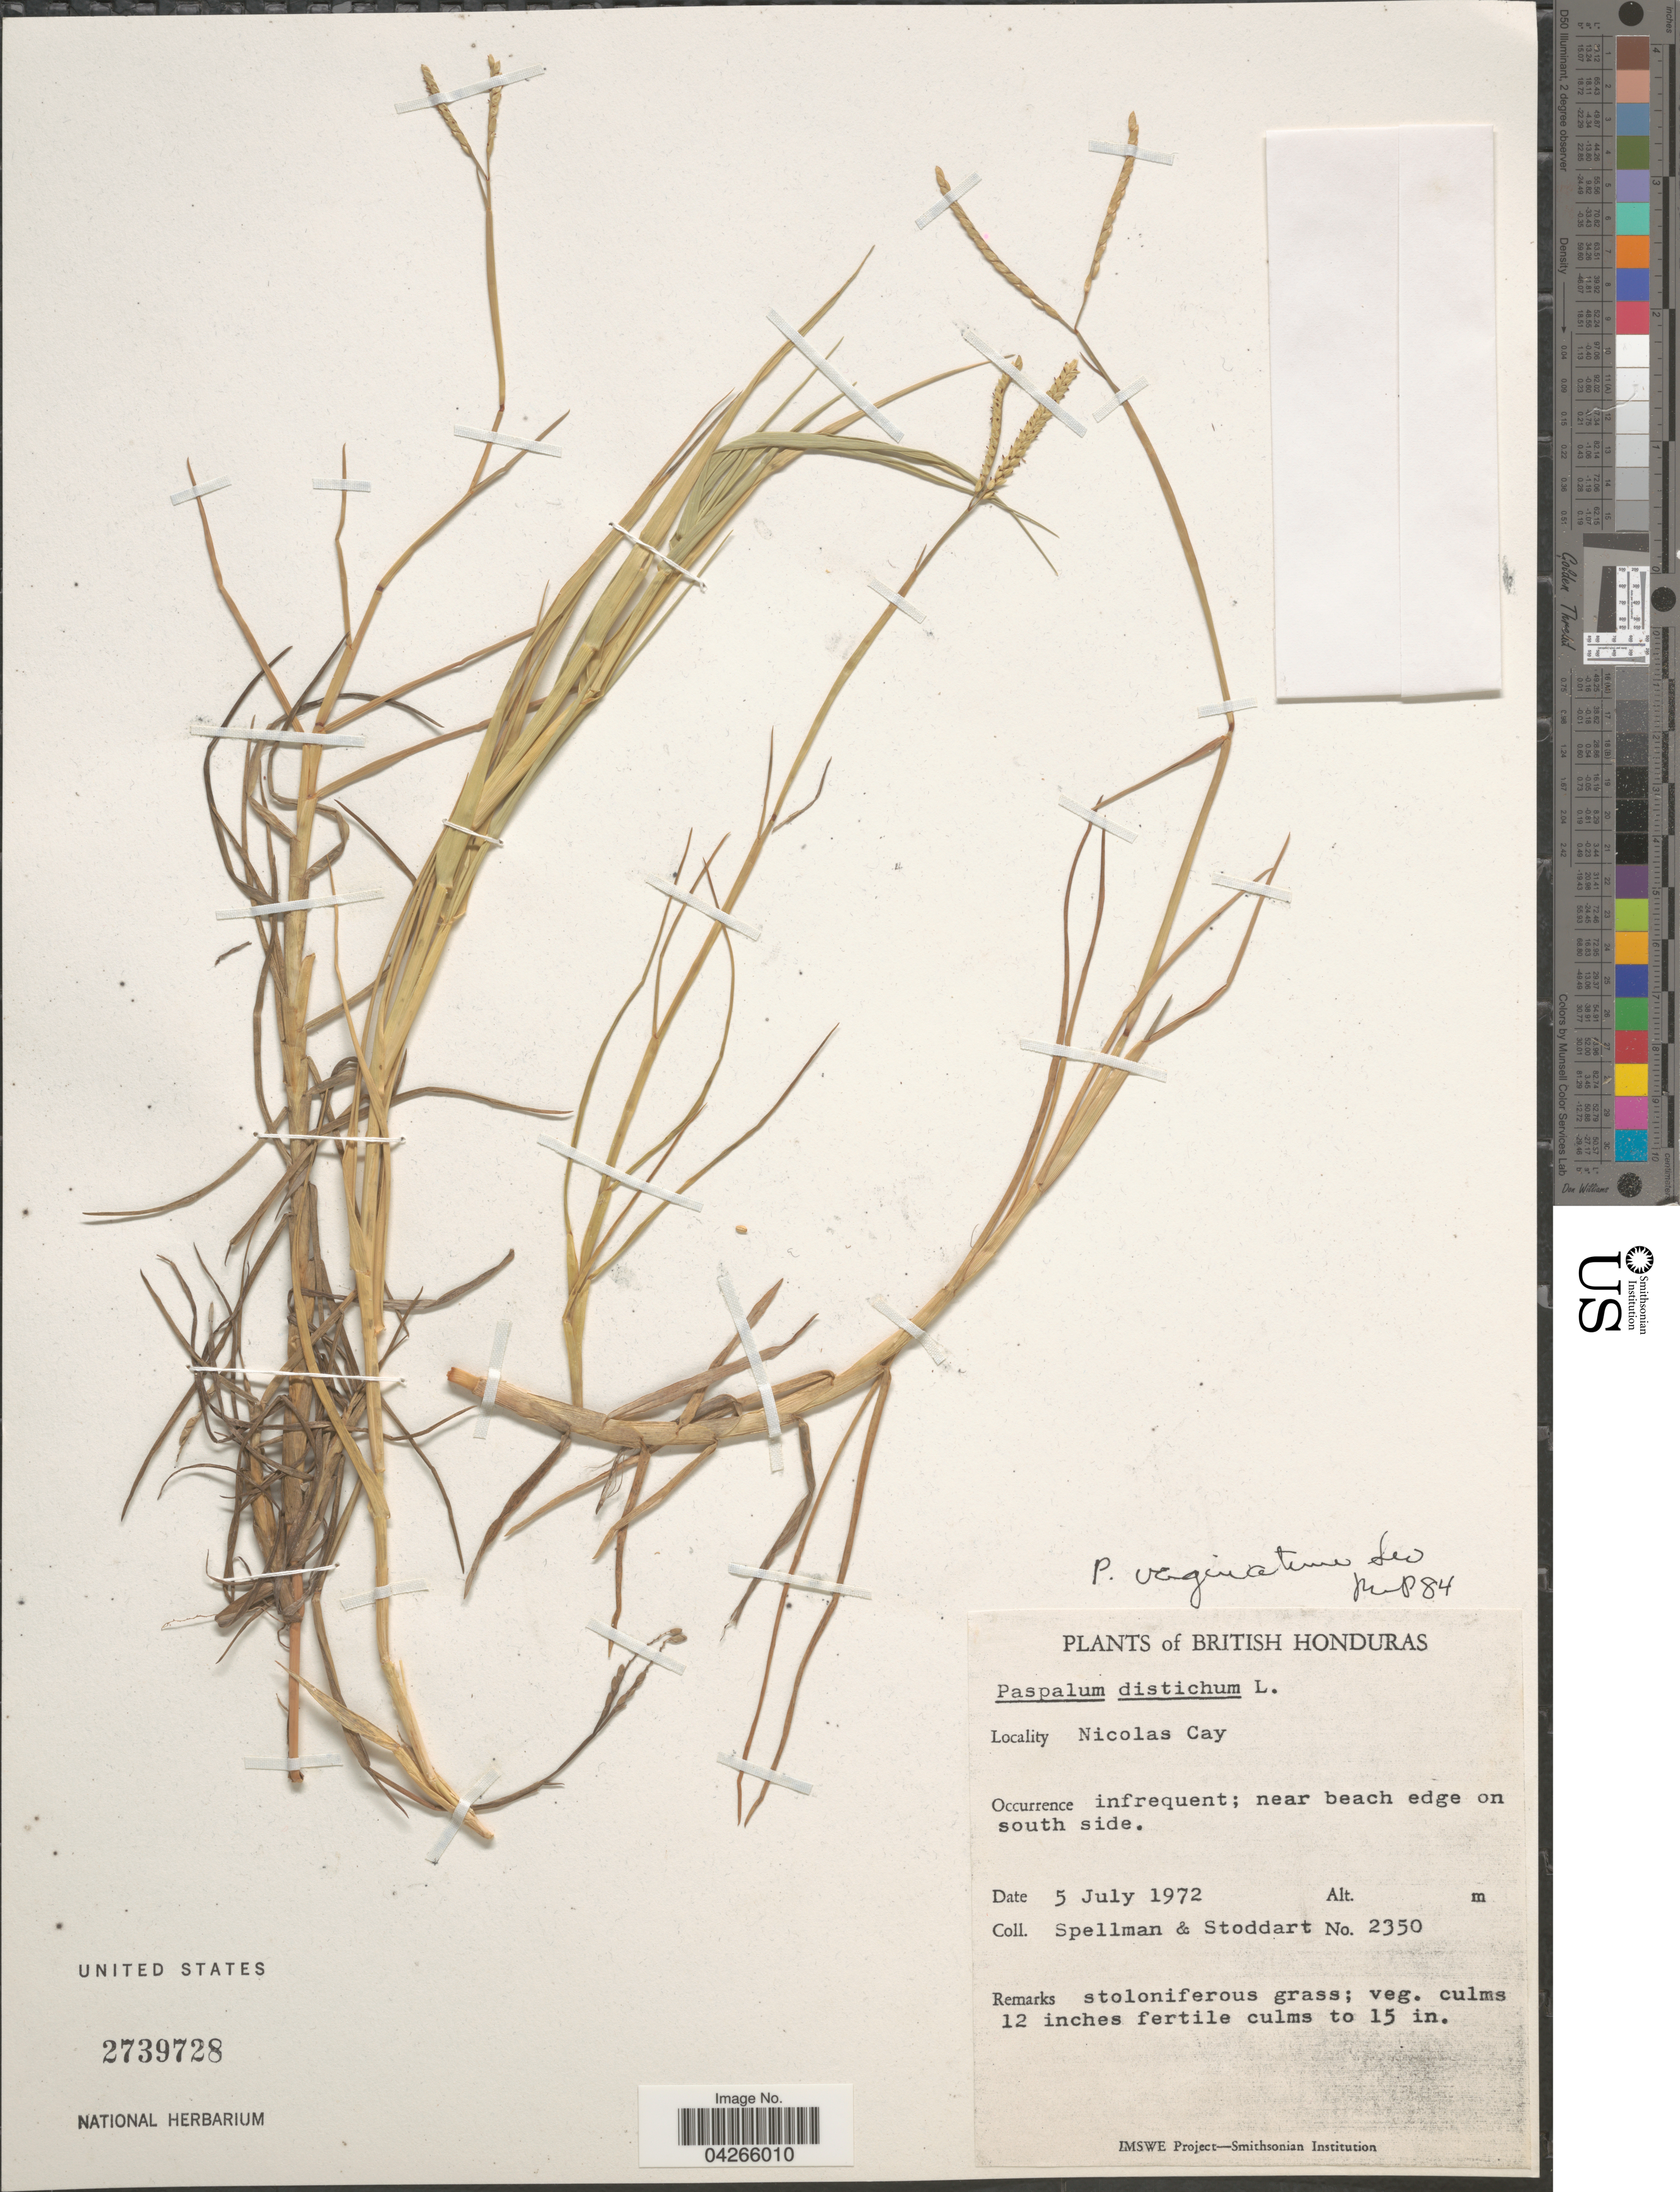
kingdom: Plantae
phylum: Tracheophyta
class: Liliopsida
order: Poales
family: Poaceae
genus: Paspalum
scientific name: Paspalum vaginatum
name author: Sw.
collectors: Spellman, -- & -. Stoddart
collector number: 2350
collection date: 1972-07-05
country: Belize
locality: British Honduras. Nicolas Cay. Near beach edge on south side.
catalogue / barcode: US 2739728